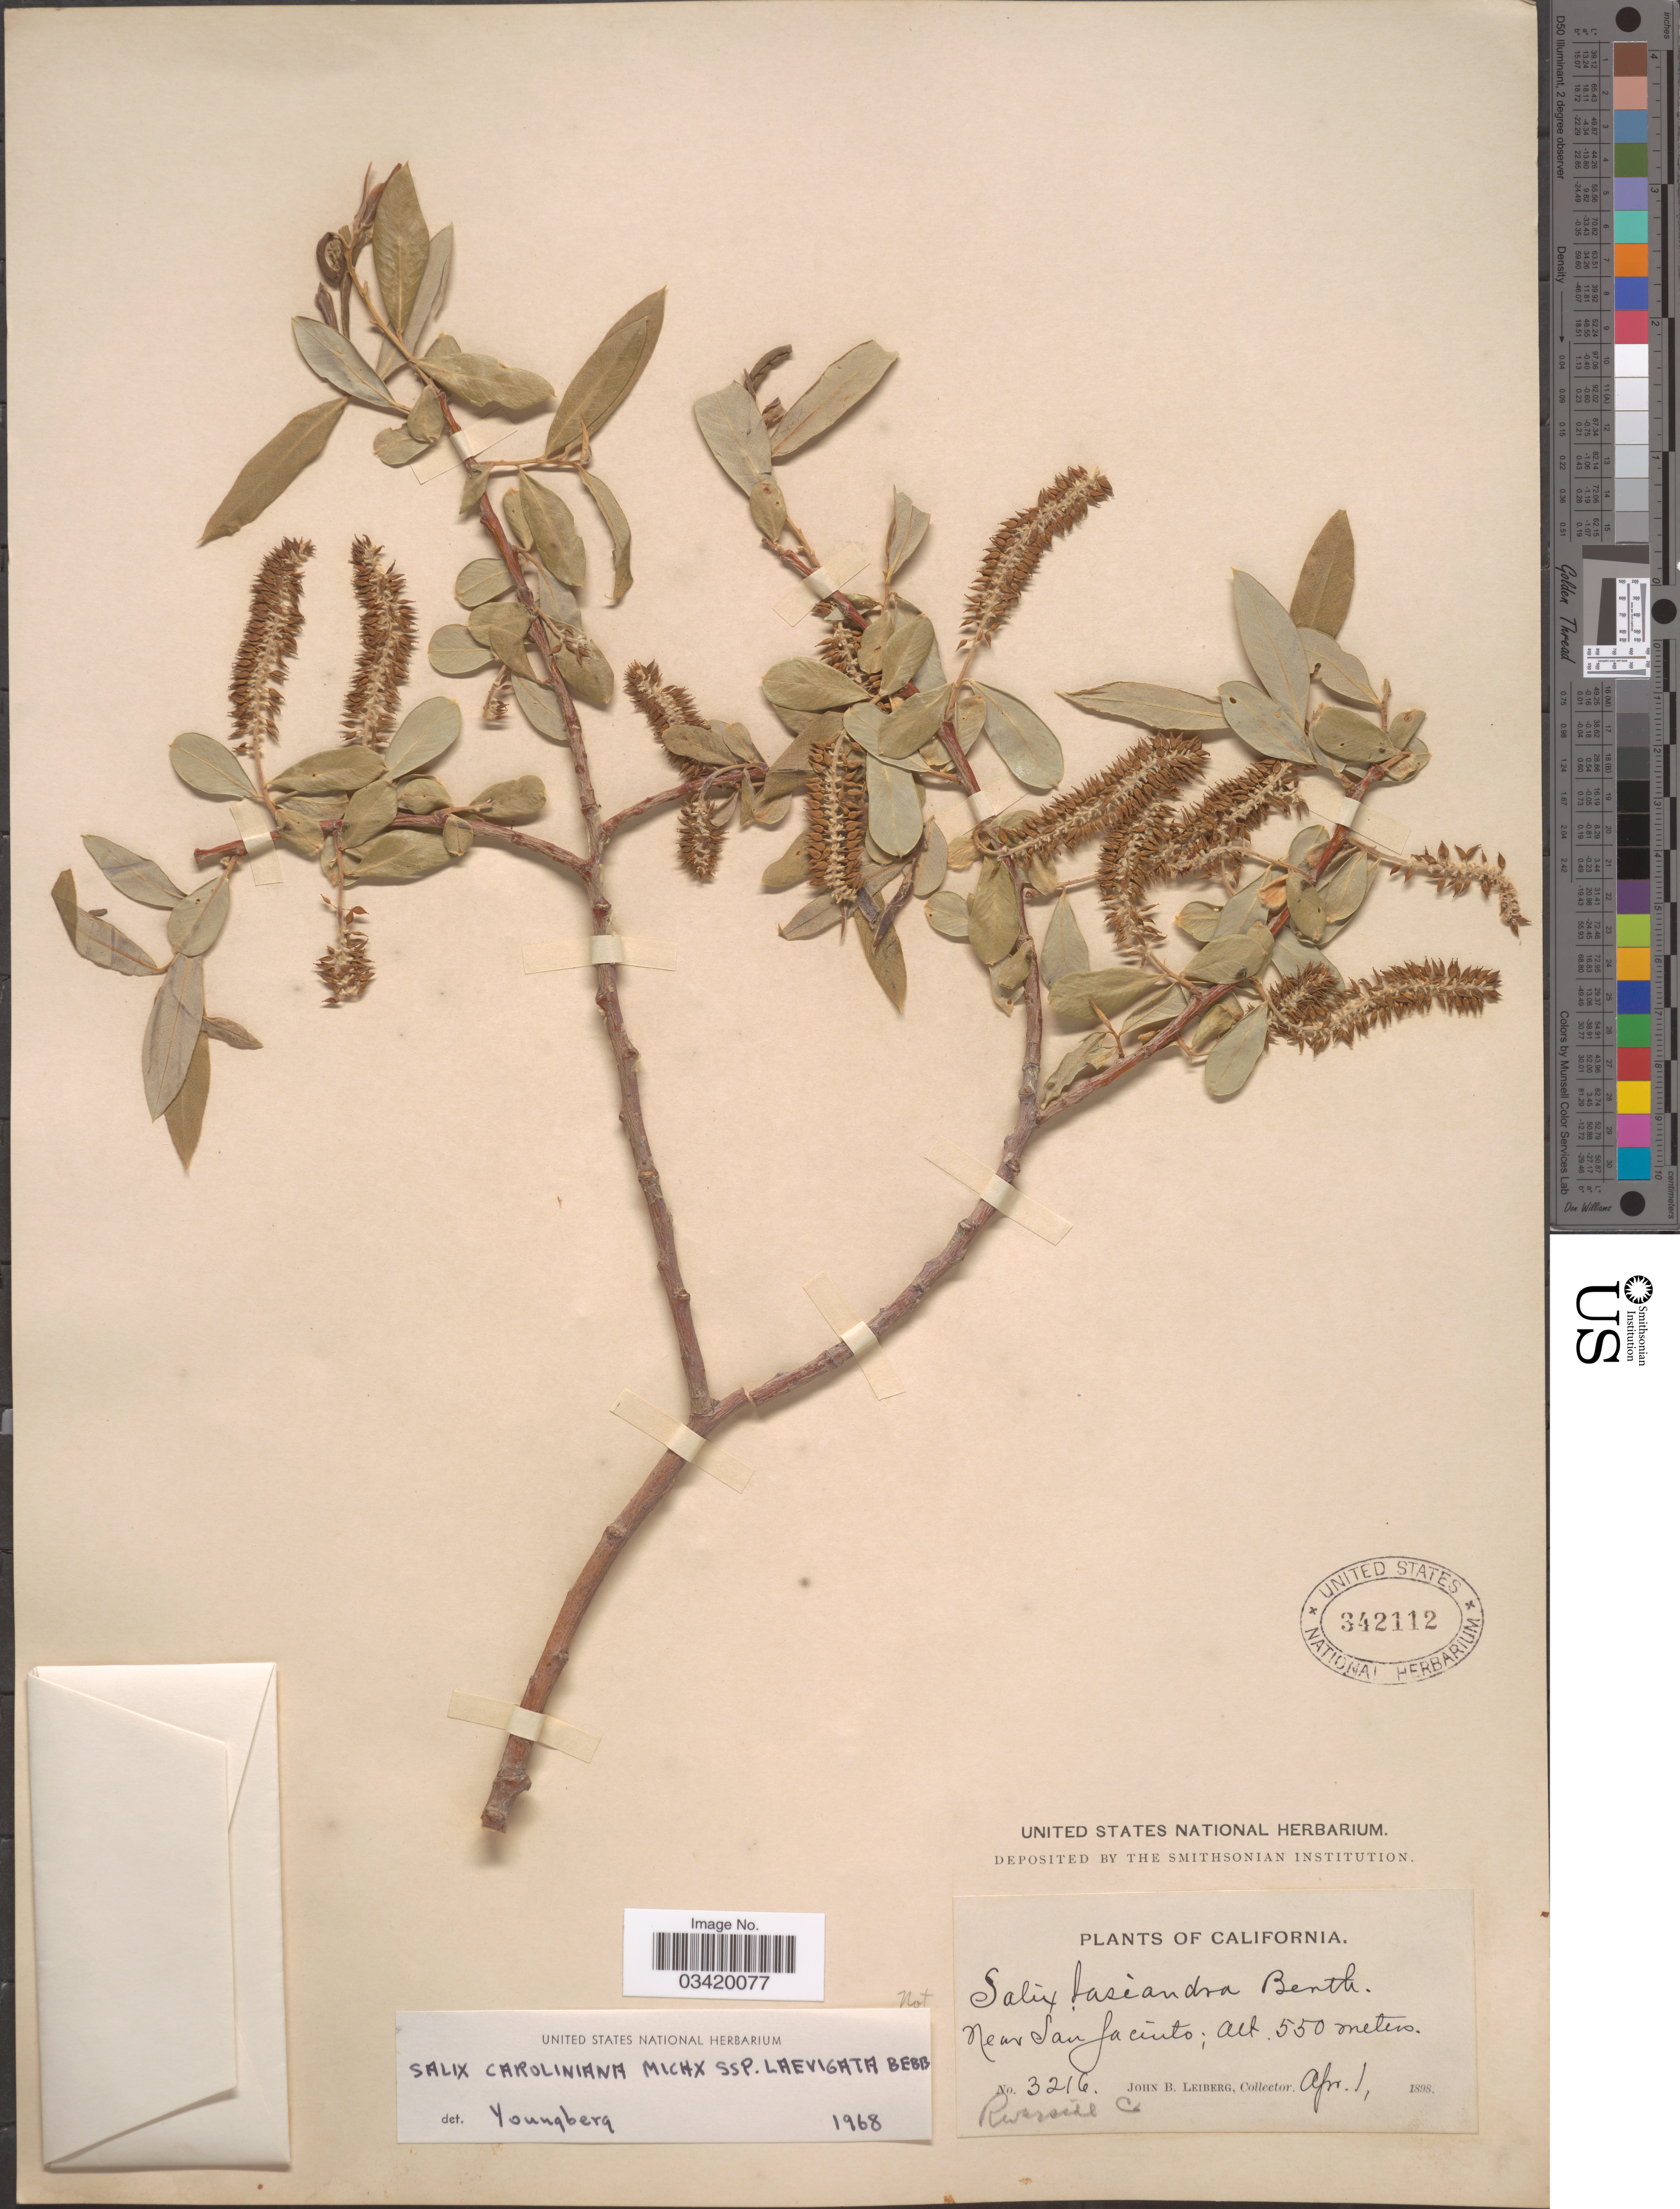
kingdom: Plantae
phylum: Tracheophyta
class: Magnoliopsida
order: Malpighiales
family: Salicaceae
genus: Salix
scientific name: Salix caroliniana subsp. laevigata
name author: Bebb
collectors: J. B. Leiberg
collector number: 3216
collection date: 1898-04-01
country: United States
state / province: California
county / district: Riverside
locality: Near San Jacinto. Riverside Co.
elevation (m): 550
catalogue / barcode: US 342112